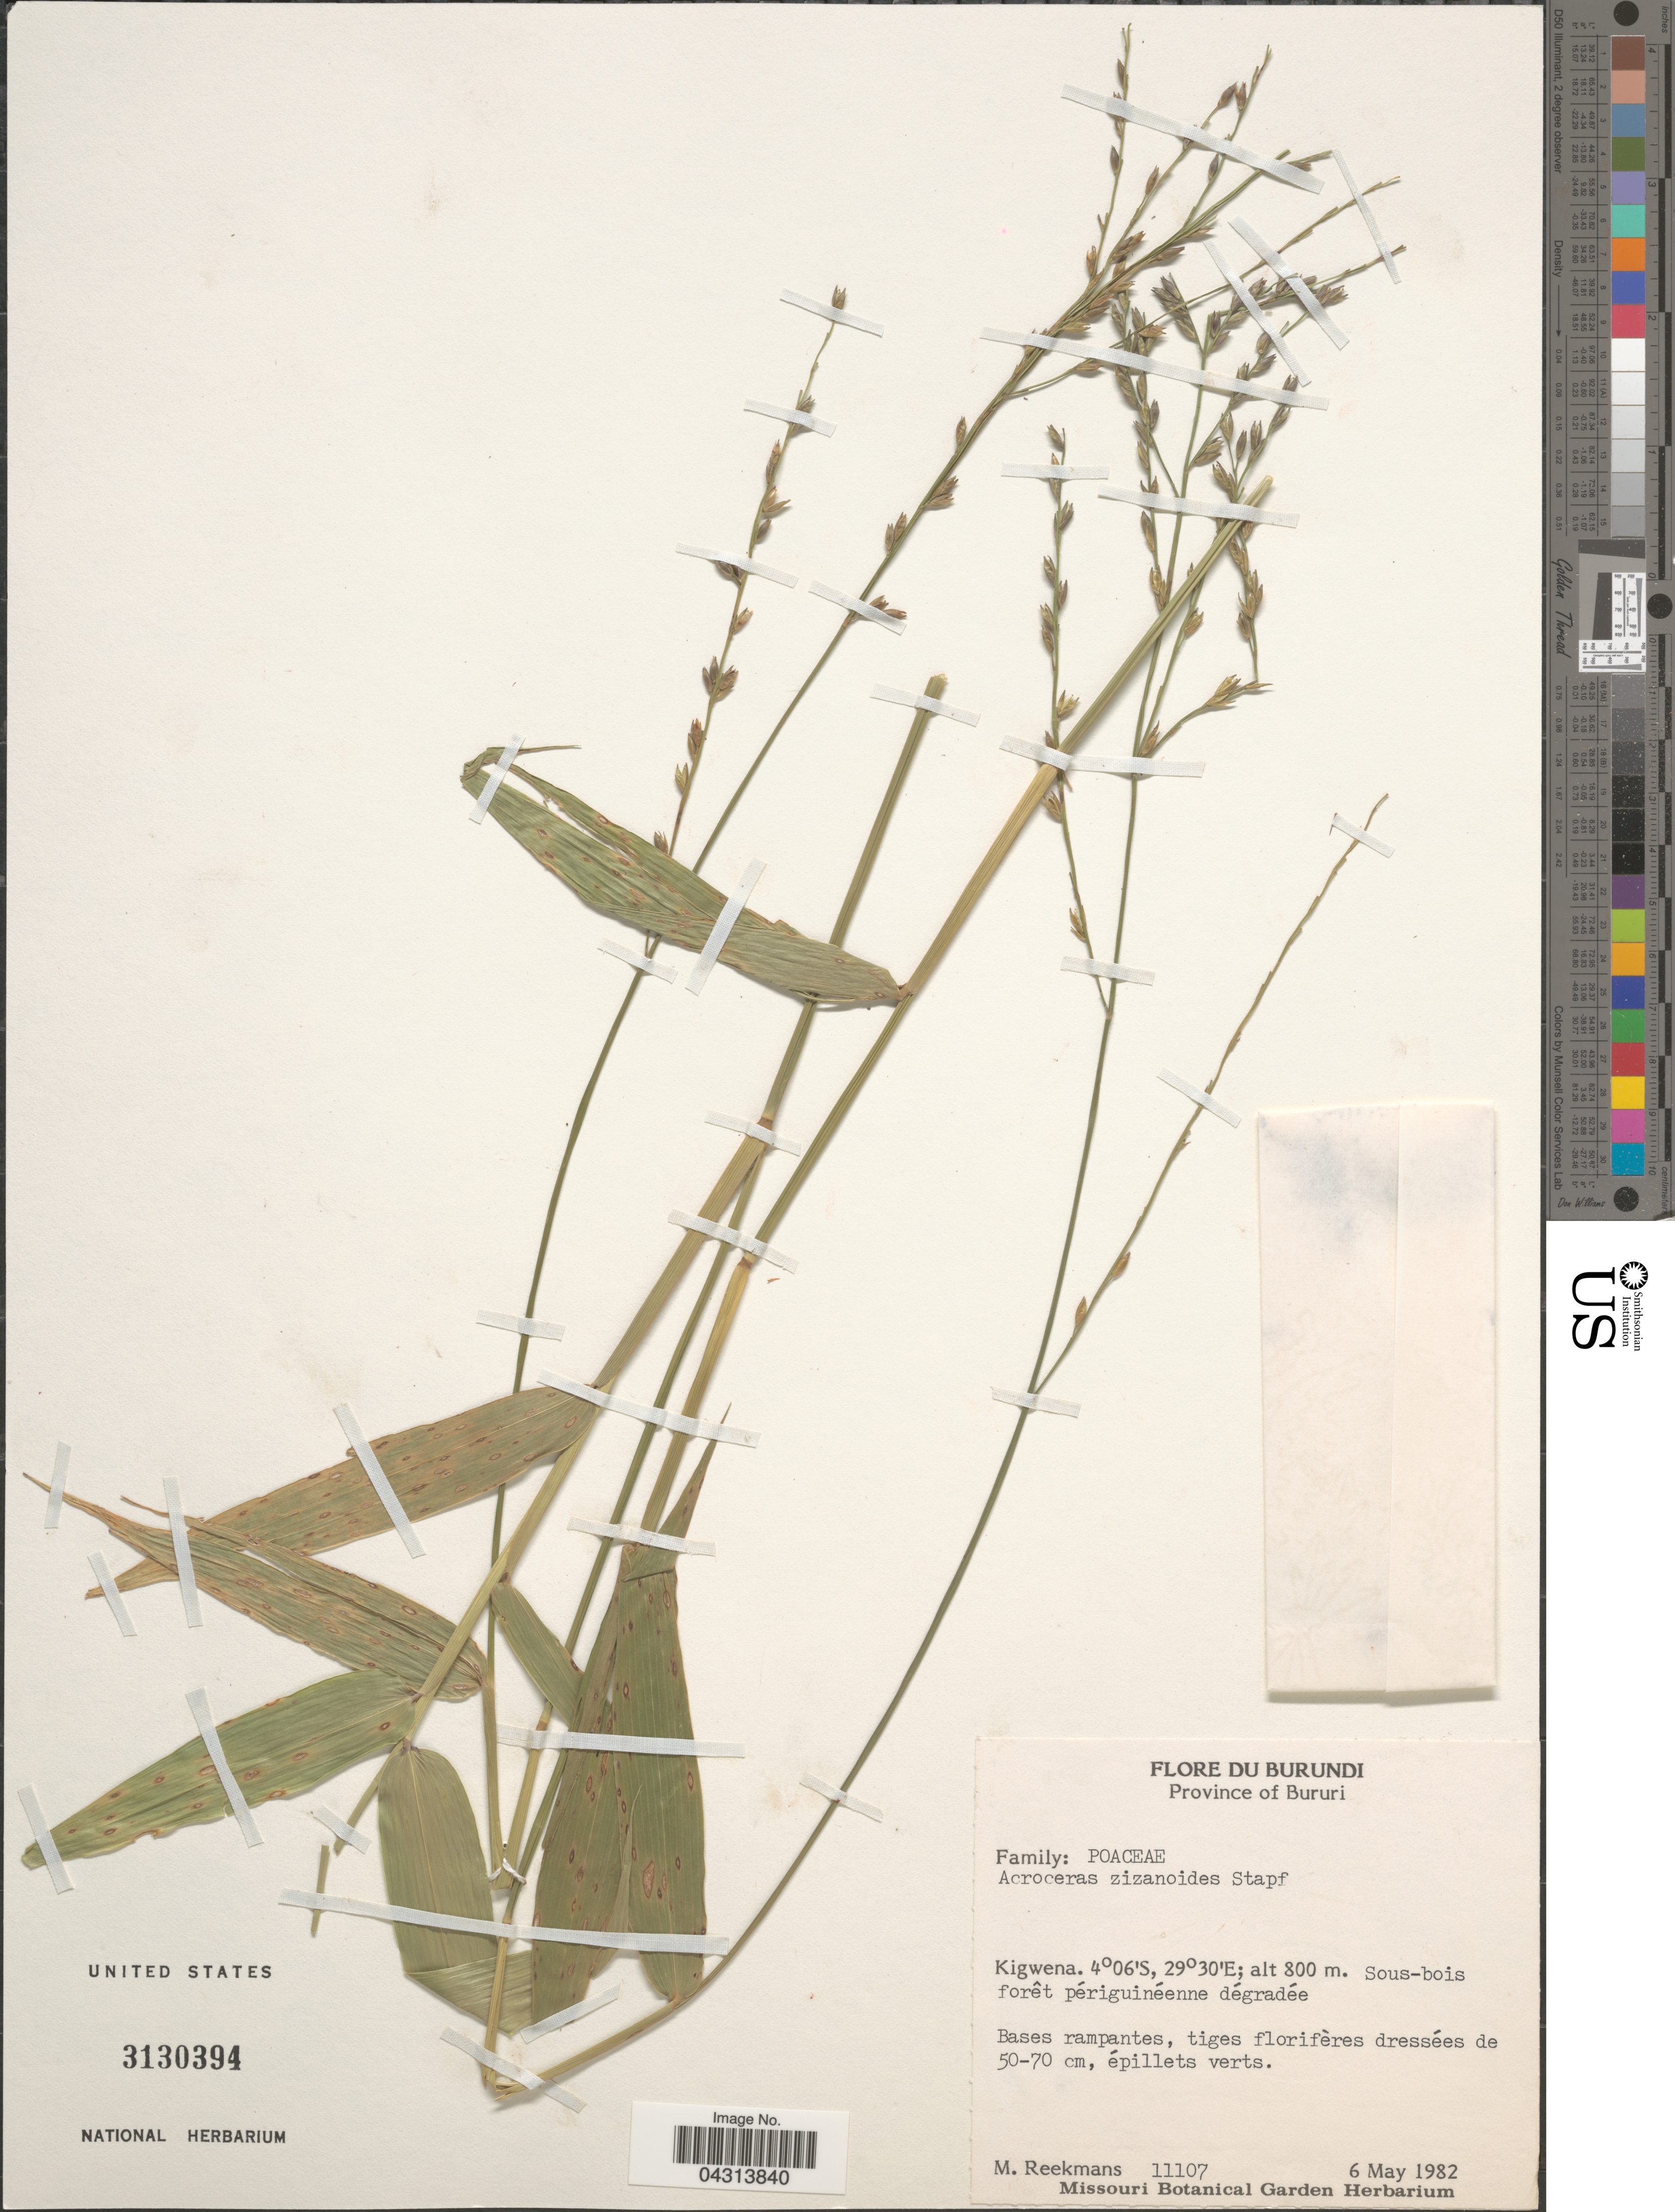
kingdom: Plantae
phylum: Tracheophyta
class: Liliopsida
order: Poales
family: Poaceae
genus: Acroceras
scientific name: Acroceras zizanioides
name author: (Kunth) Dandy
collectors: M. Reekmans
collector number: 11107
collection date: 1982-05-06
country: Burundi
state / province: Bururi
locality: Kigwena. Sous-bois foret périguinéenne dégradée.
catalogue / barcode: US 3130394